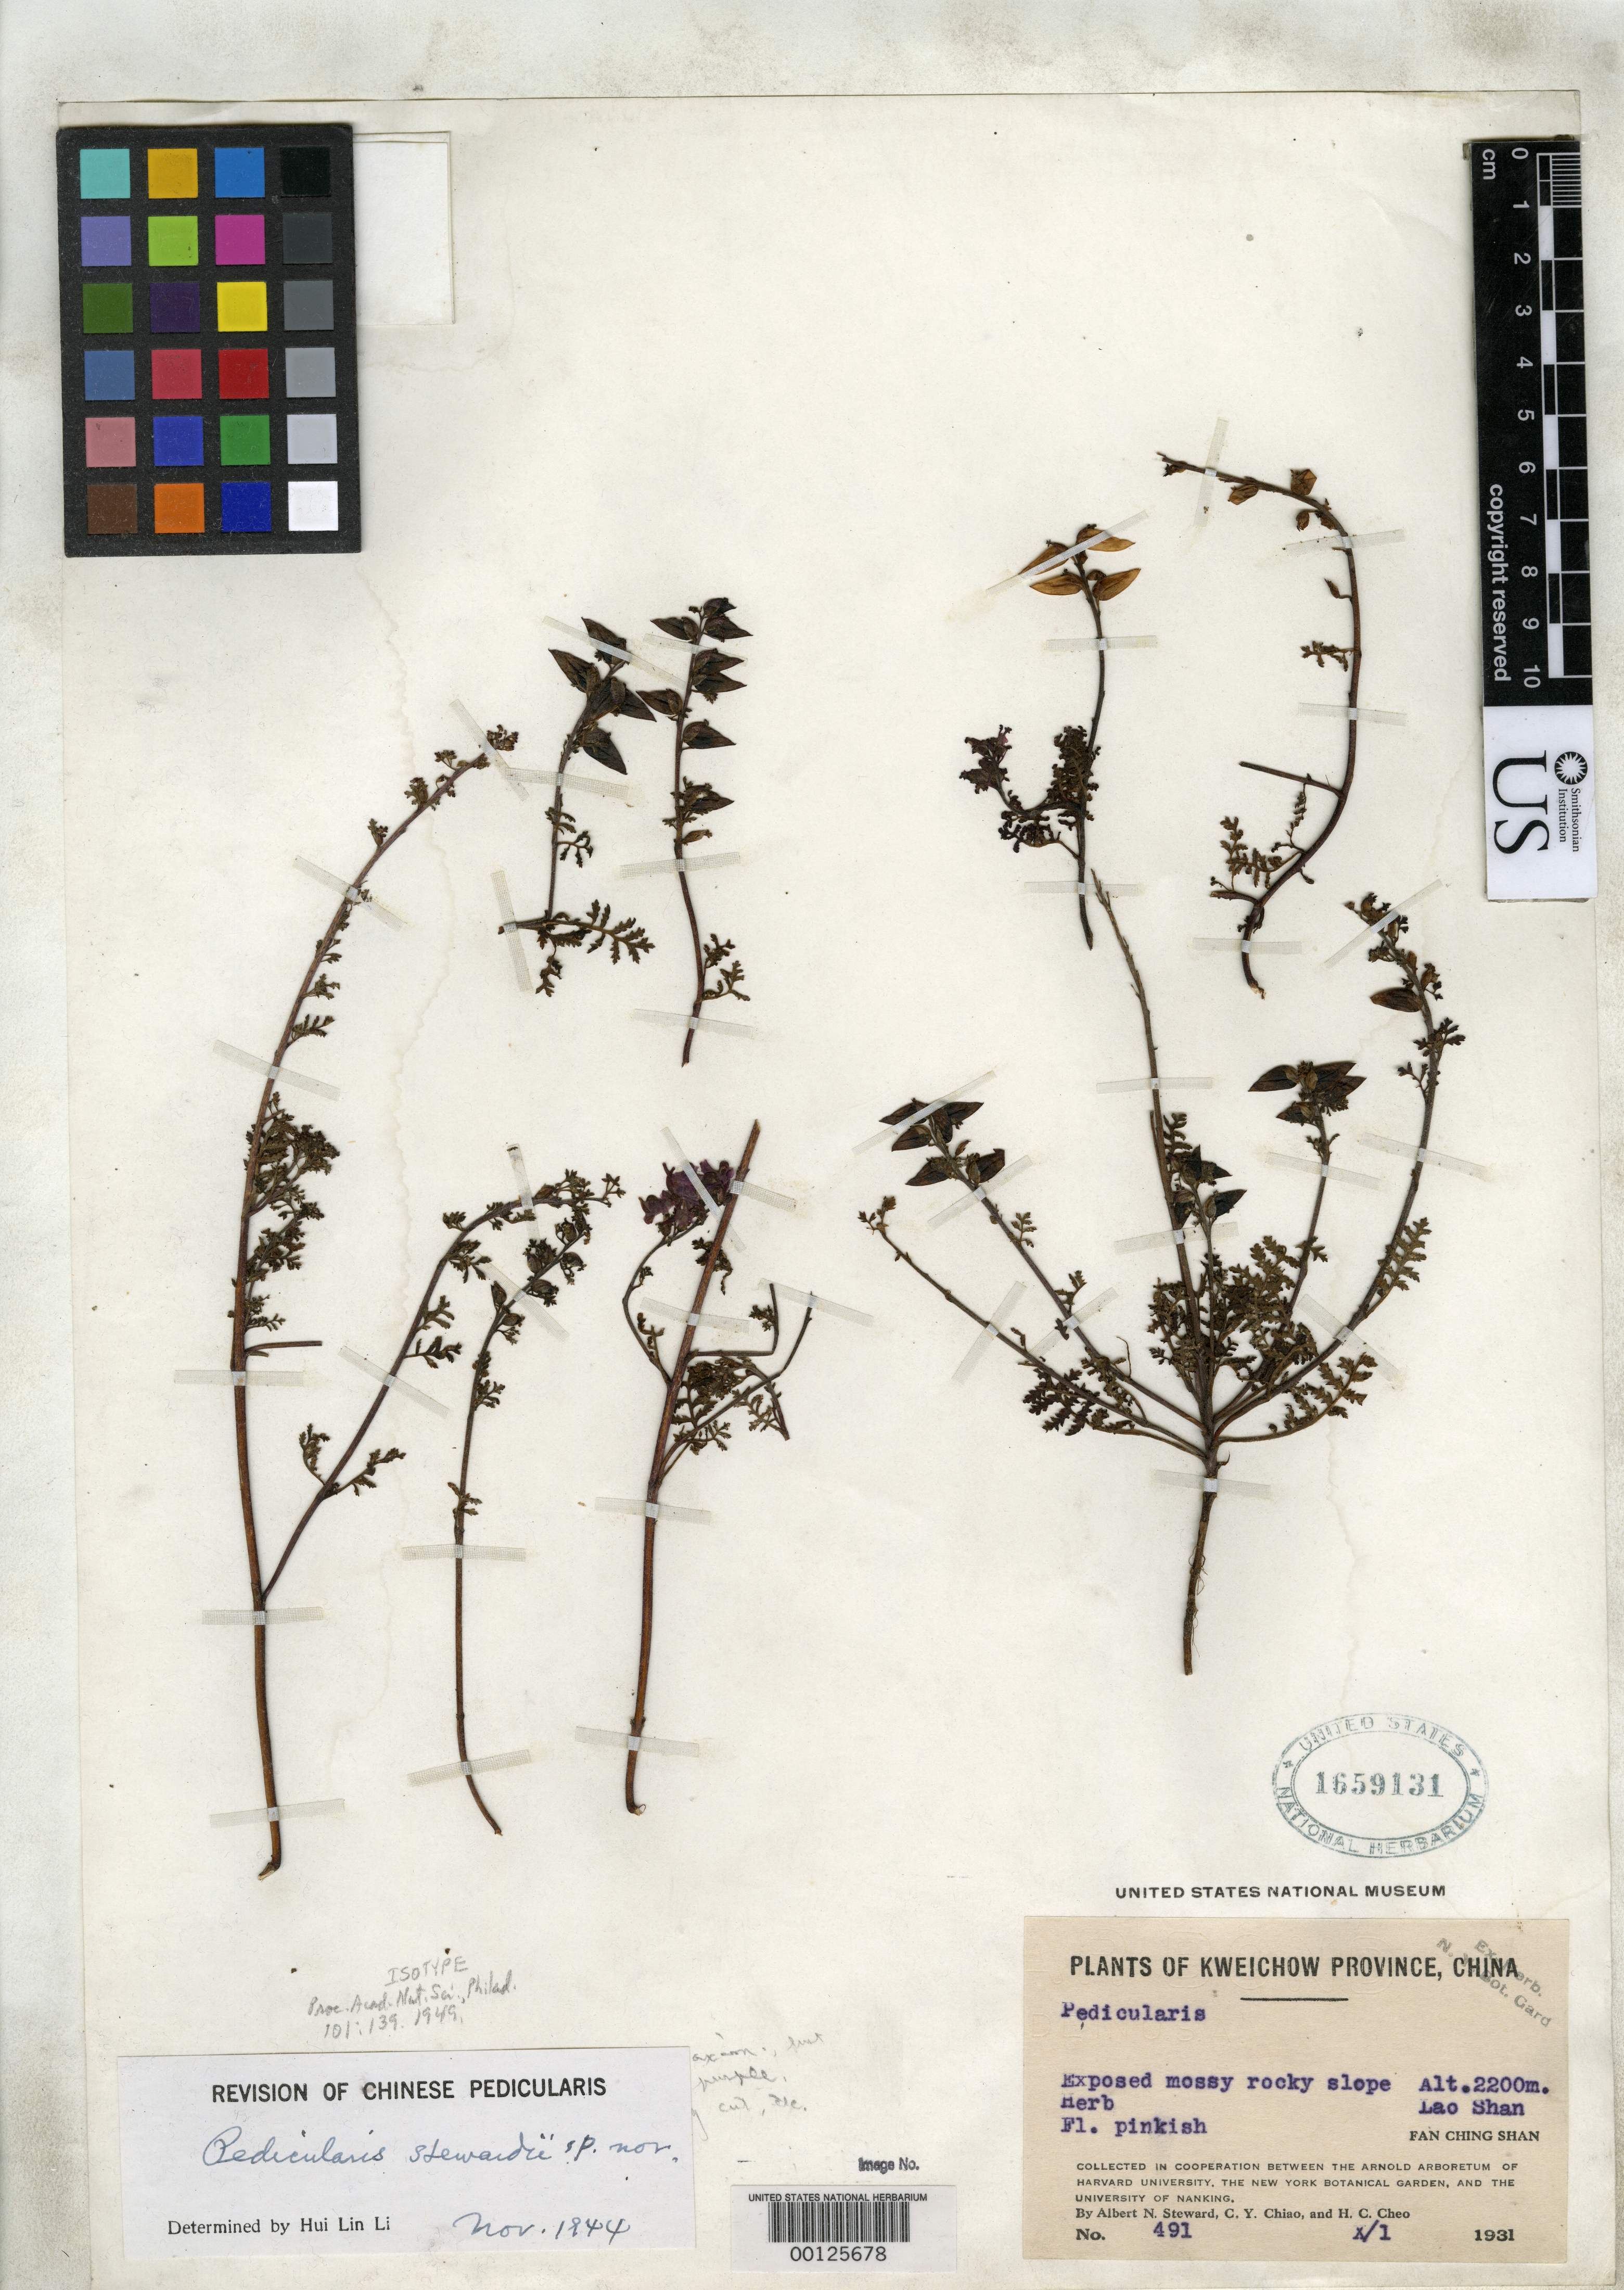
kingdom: Plantae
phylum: Tracheophyta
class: Magnoliopsida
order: Lamiales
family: Orobanchaceae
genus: Pedicularis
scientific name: Pedicularis stewardii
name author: H.L. Li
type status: Isotype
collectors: A. N. Steward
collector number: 491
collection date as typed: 01 Oct 1931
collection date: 1931-10-01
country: China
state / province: Guizhou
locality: Fan Ching Shan, Laoshan.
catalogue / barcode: US 1659131